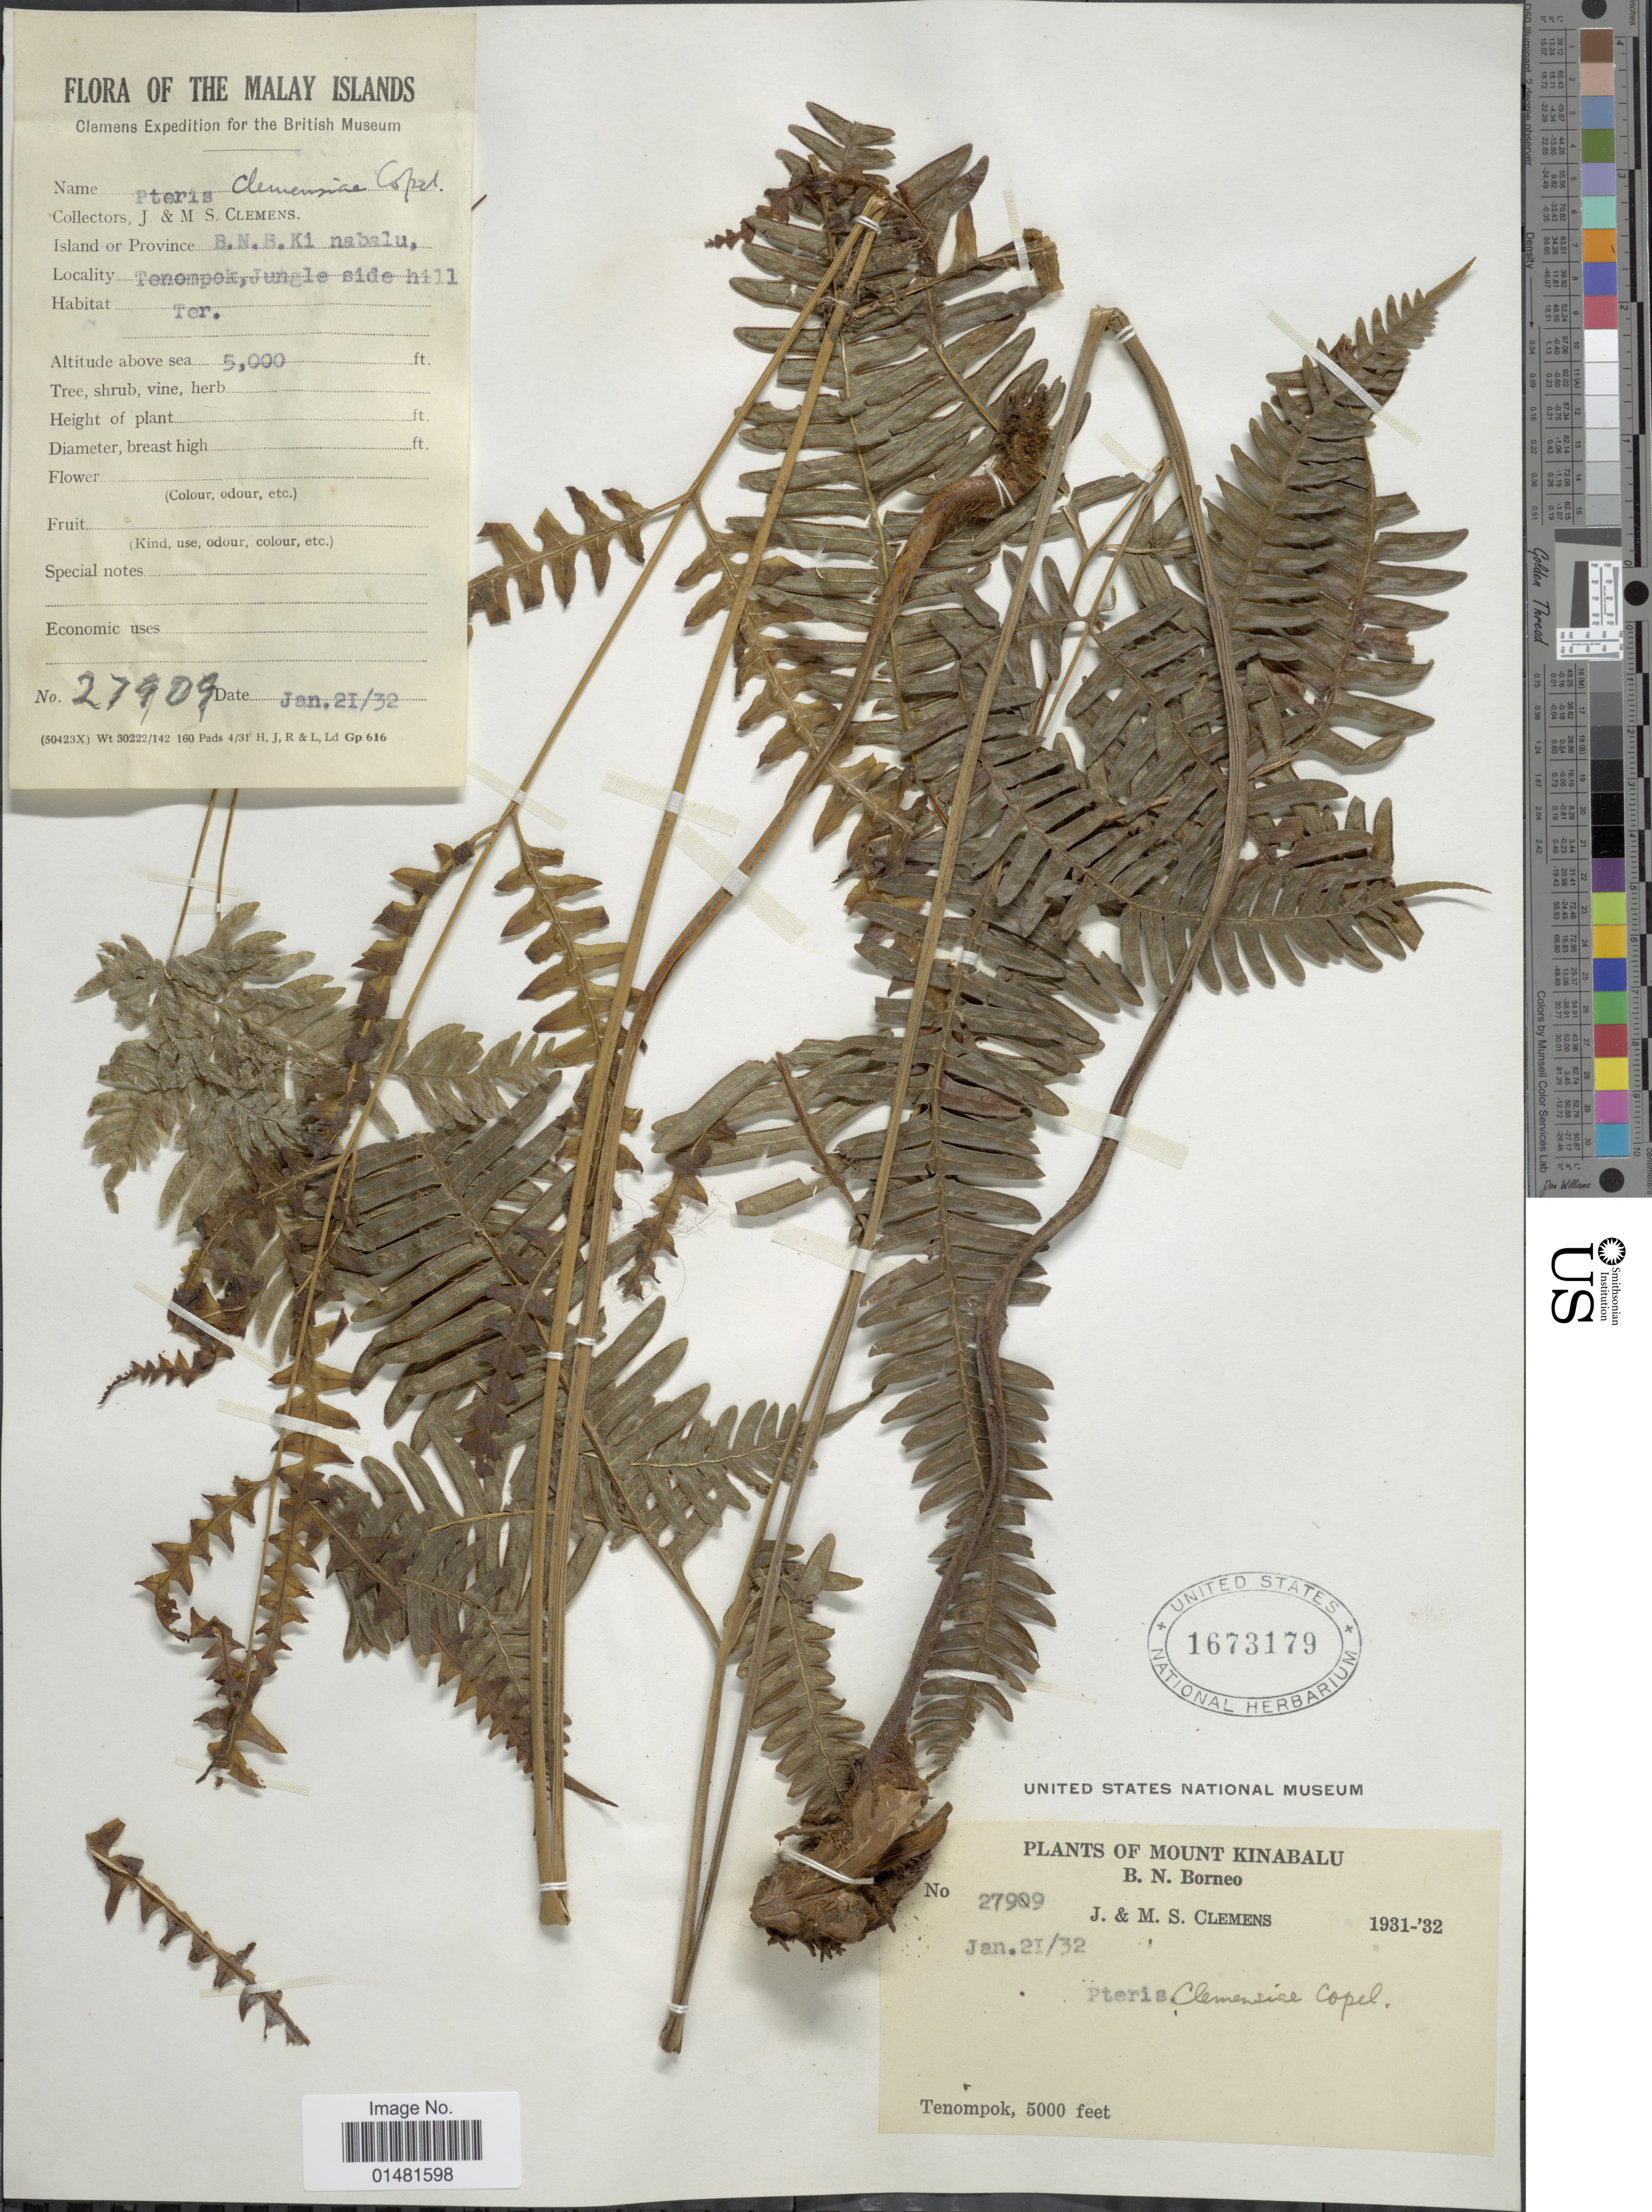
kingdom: Plantae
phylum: Tracheophyta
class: Polypodiopsida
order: Polypodiales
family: Pteridaceae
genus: Pteris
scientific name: Pteris clemensiae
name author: Copel.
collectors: J. Clemens & M. S. Clemens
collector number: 27909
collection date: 1931/1932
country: Malaysia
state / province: Sabah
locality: Mount Kinabalu, B. N. Borneo, Tenompok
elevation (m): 1524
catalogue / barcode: US 1673179